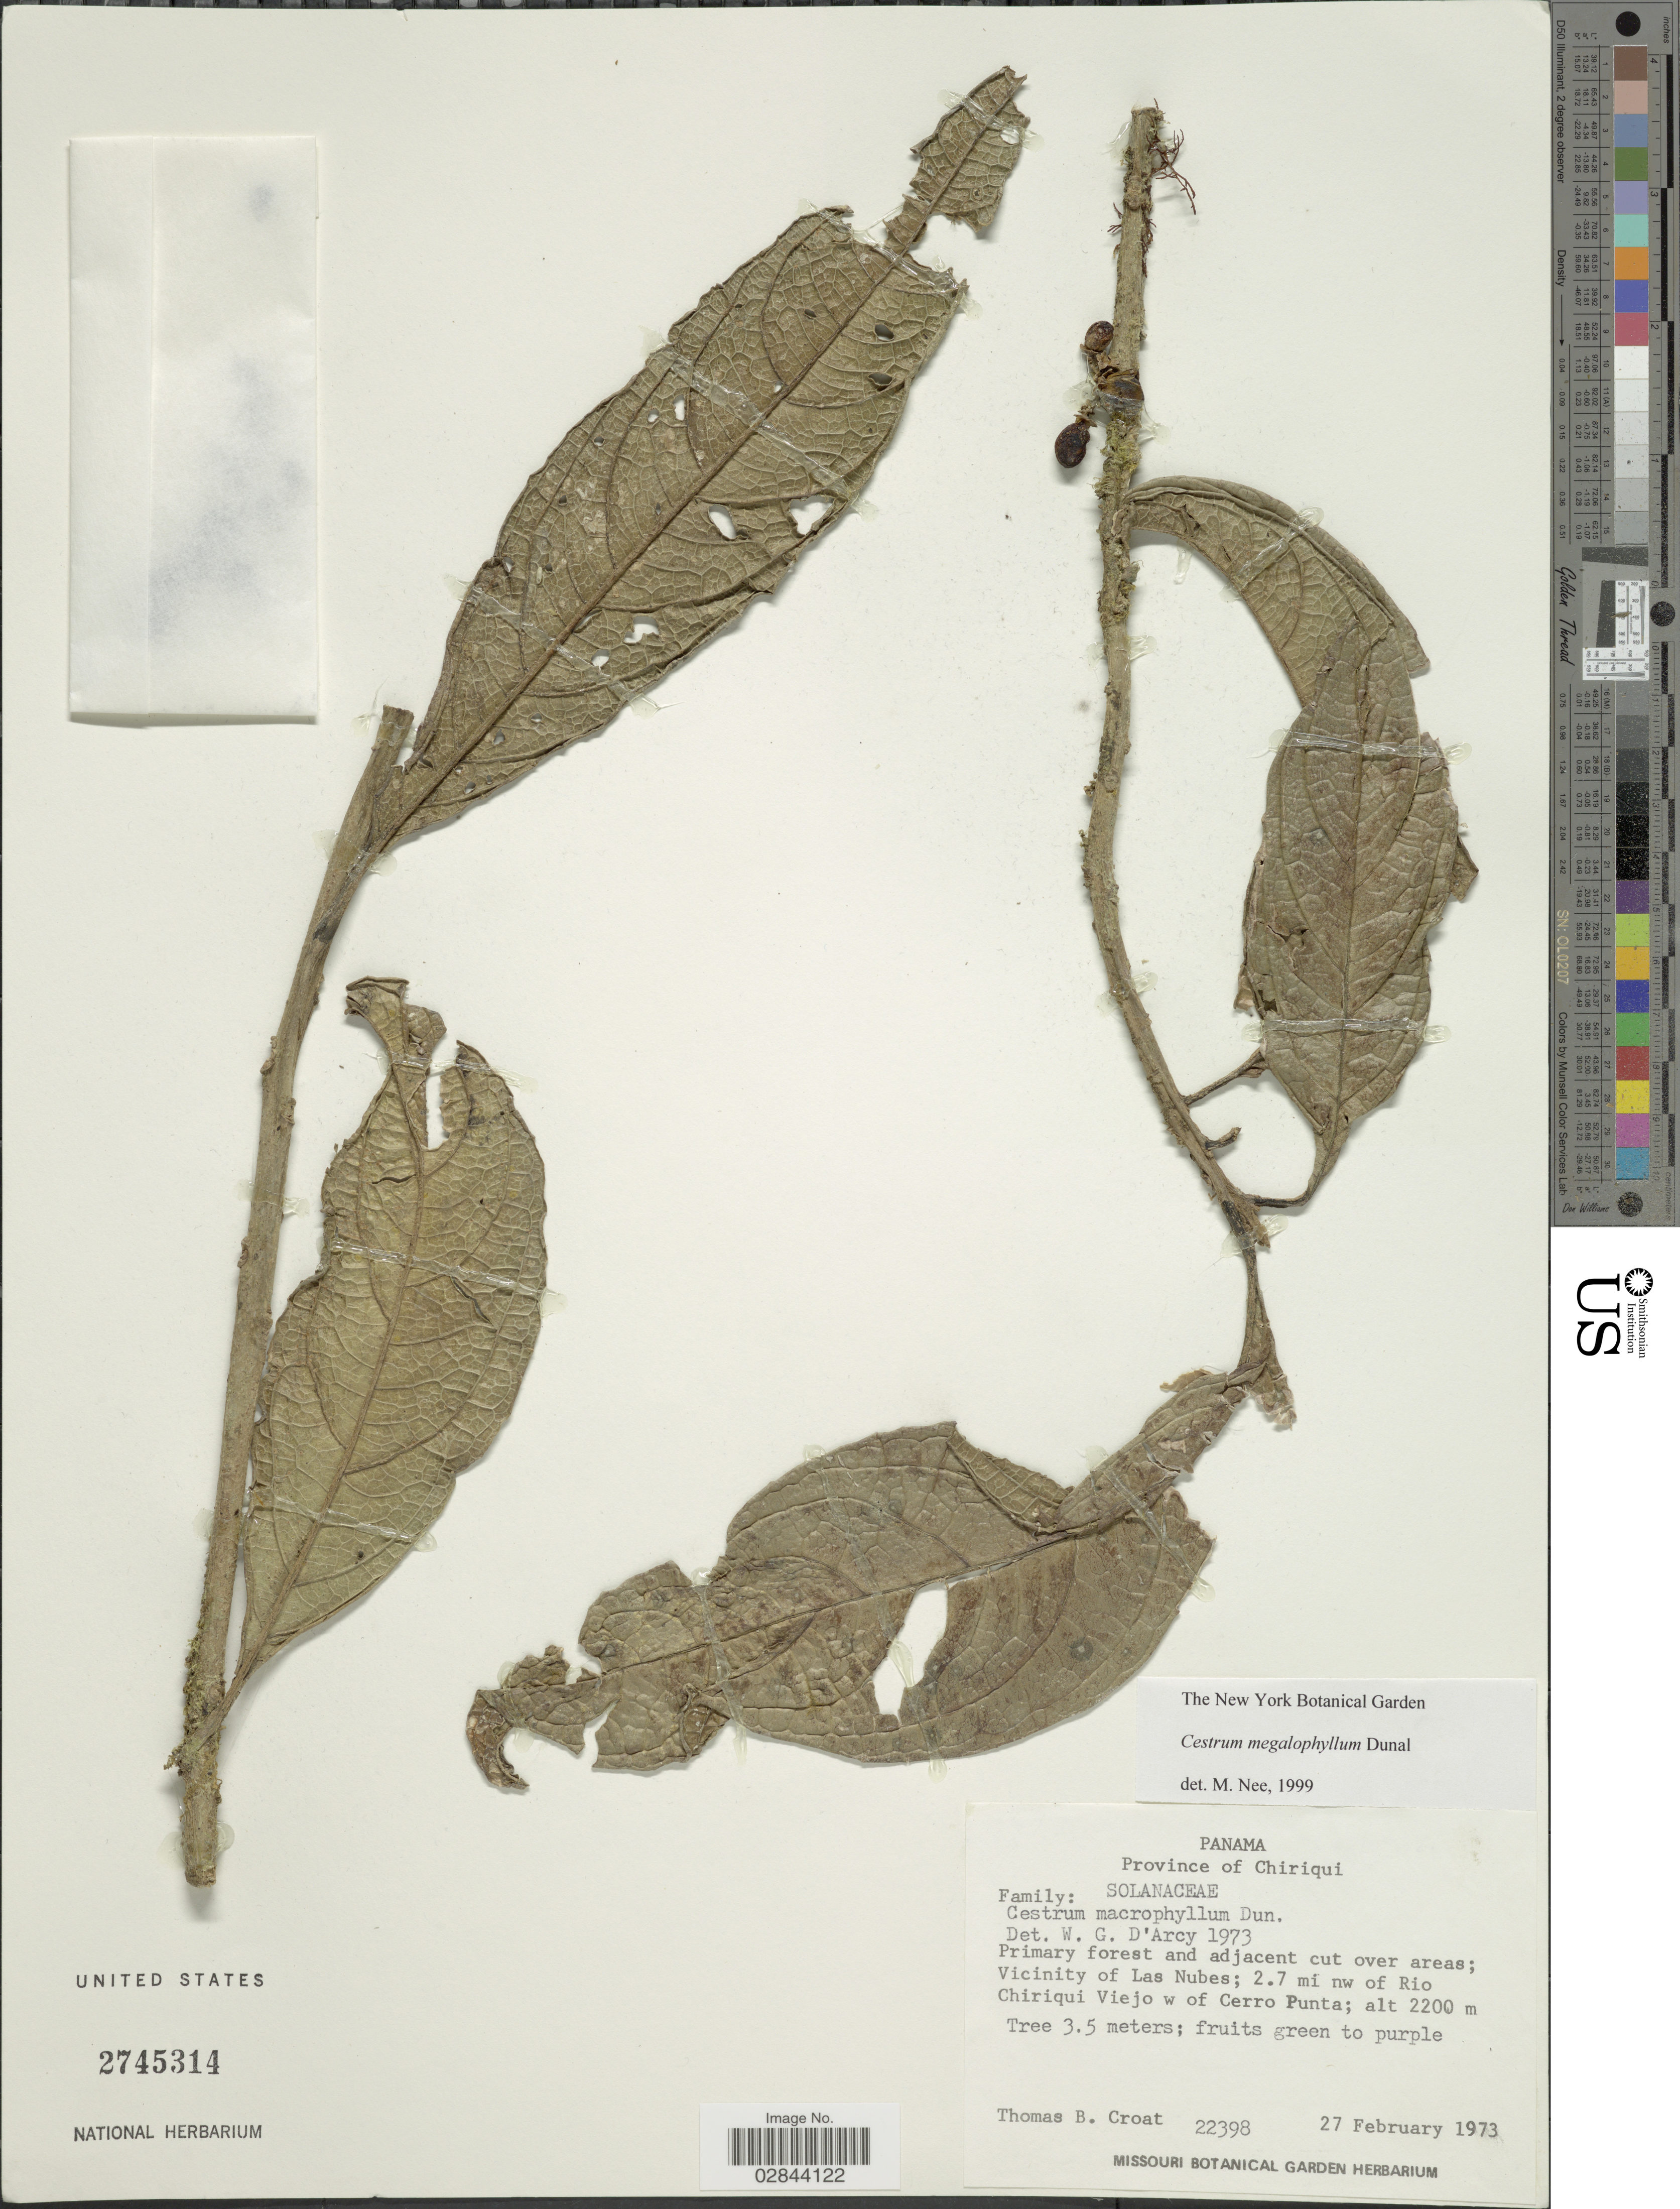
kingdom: Plantae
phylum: Tracheophyta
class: Magnoliopsida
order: Solanales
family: Solanaceae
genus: Cestrum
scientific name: Cestrum megalophyllum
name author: Dunal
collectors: T. B. Croat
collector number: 22398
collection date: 1973-02-27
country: Panama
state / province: Chiriqui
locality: Vicinity of Las Nubes; 2.7 mi nw of Rio Chiriqui Viejo w of Cerro Punta.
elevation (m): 2200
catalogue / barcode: US 2745314